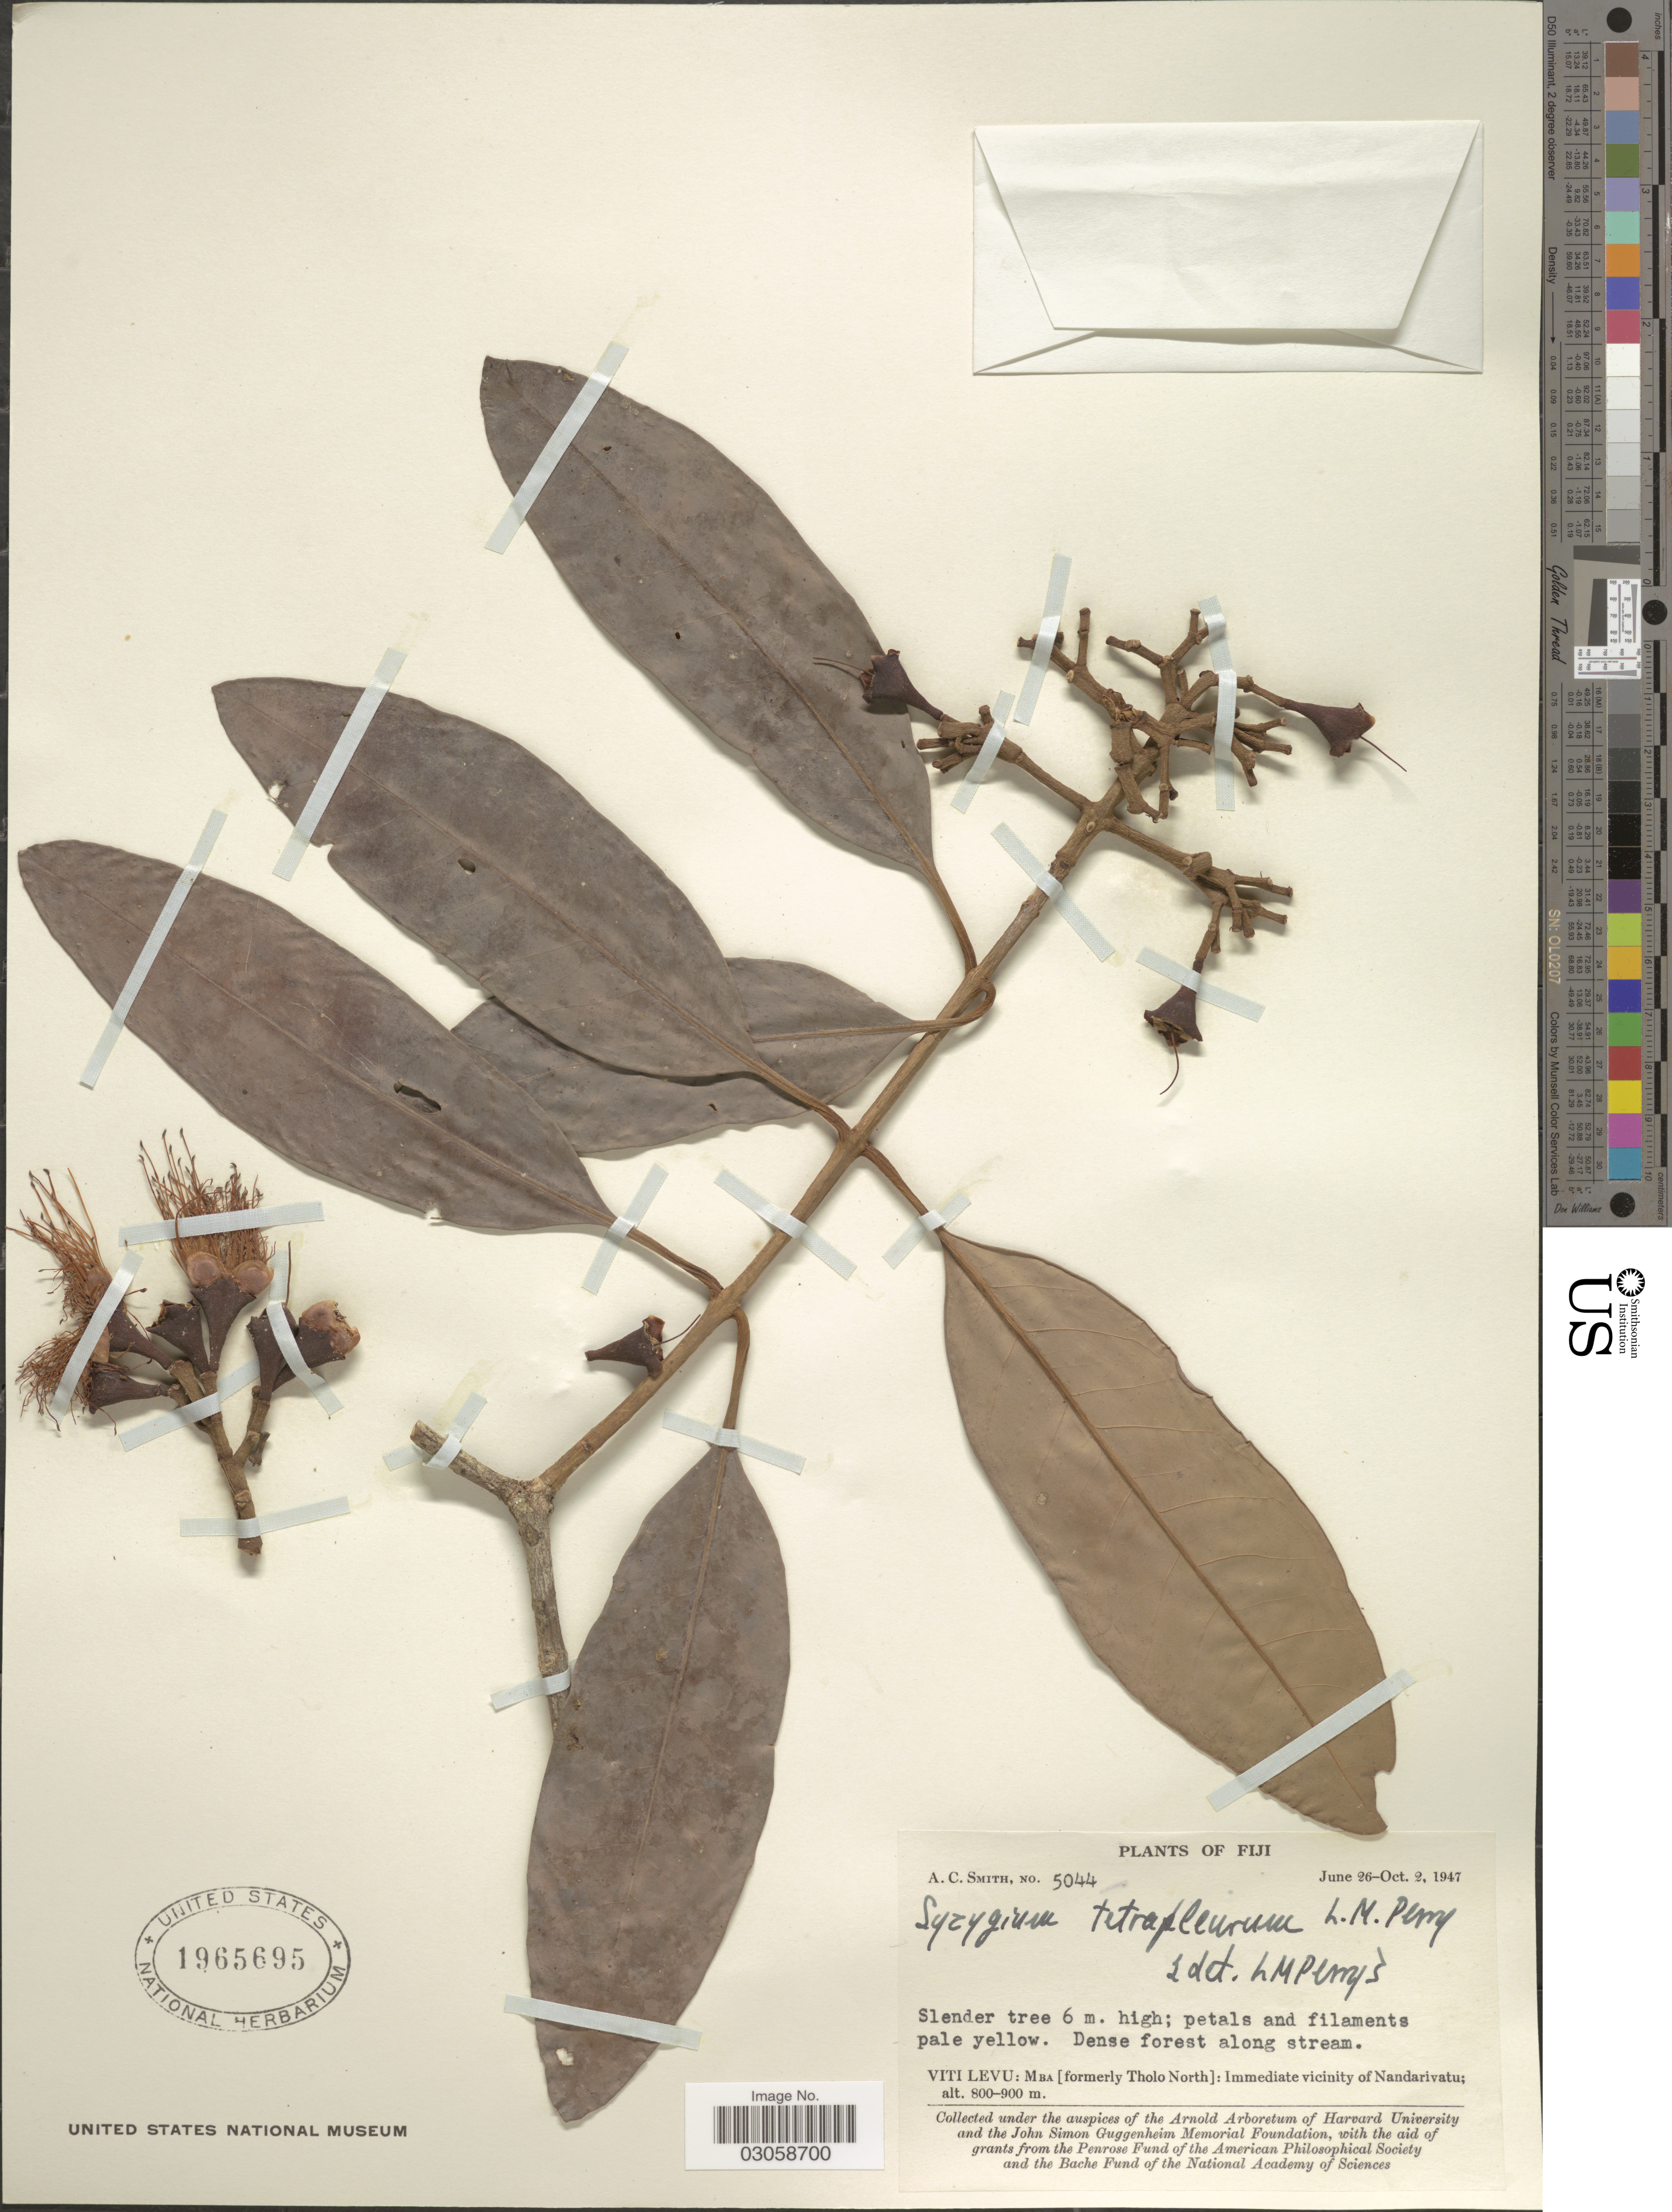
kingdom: Plantae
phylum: Tracheophyta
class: Magnoliopsida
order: Myrtales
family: Myrtaceae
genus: Syzygium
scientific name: Syzygium tetrapleurum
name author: L.M. Perry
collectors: A. C. Smith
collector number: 5044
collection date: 1947-06-26/1947-10-02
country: Fiji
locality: VITI VELU: Mba [formerly Tholo North]: Immediate vicinity of Nandarivatu.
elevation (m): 800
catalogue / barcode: US 1965695